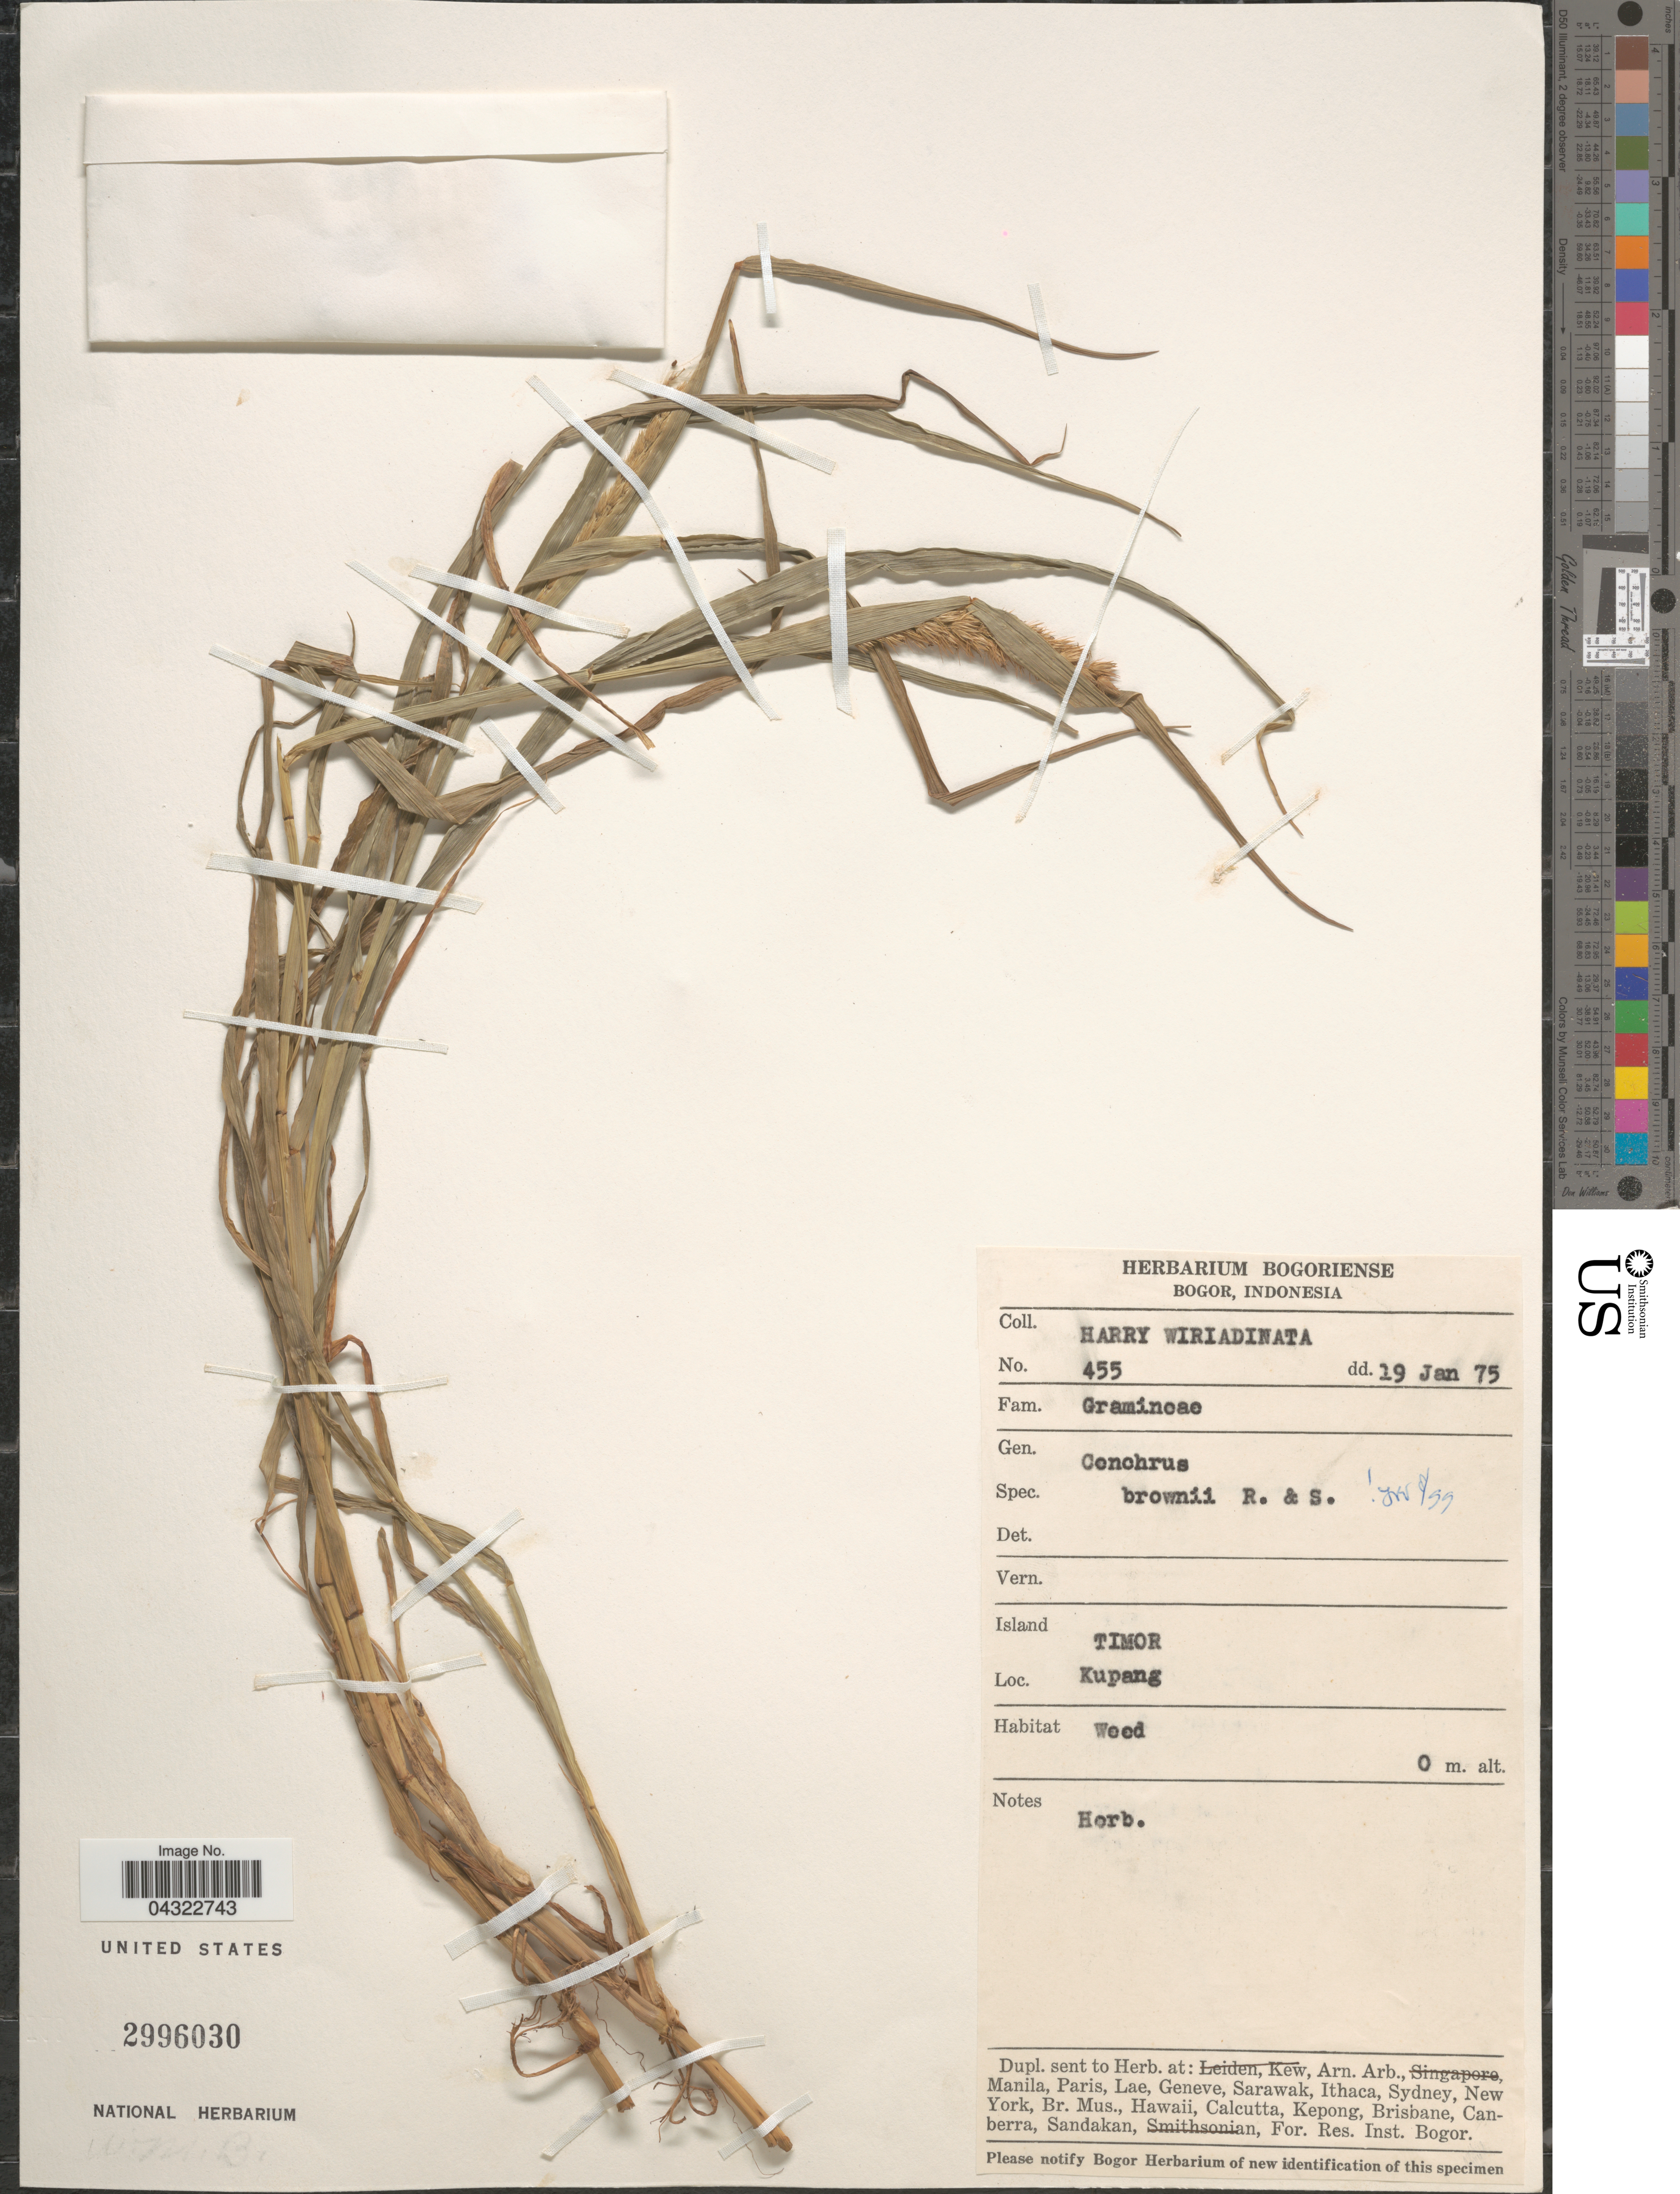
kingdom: Plantae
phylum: Tracheophyta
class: Liliopsida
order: Poales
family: Poaceae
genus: Cenchrus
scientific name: Cenchrus brownii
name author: Roem. & Schult.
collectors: H. Wiriadinata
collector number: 455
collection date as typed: Transcribed d/m/y: 19/1/75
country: Indonesia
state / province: Nusa Tenggara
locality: Island Timor. Kupang.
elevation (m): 0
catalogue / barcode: US 2996030